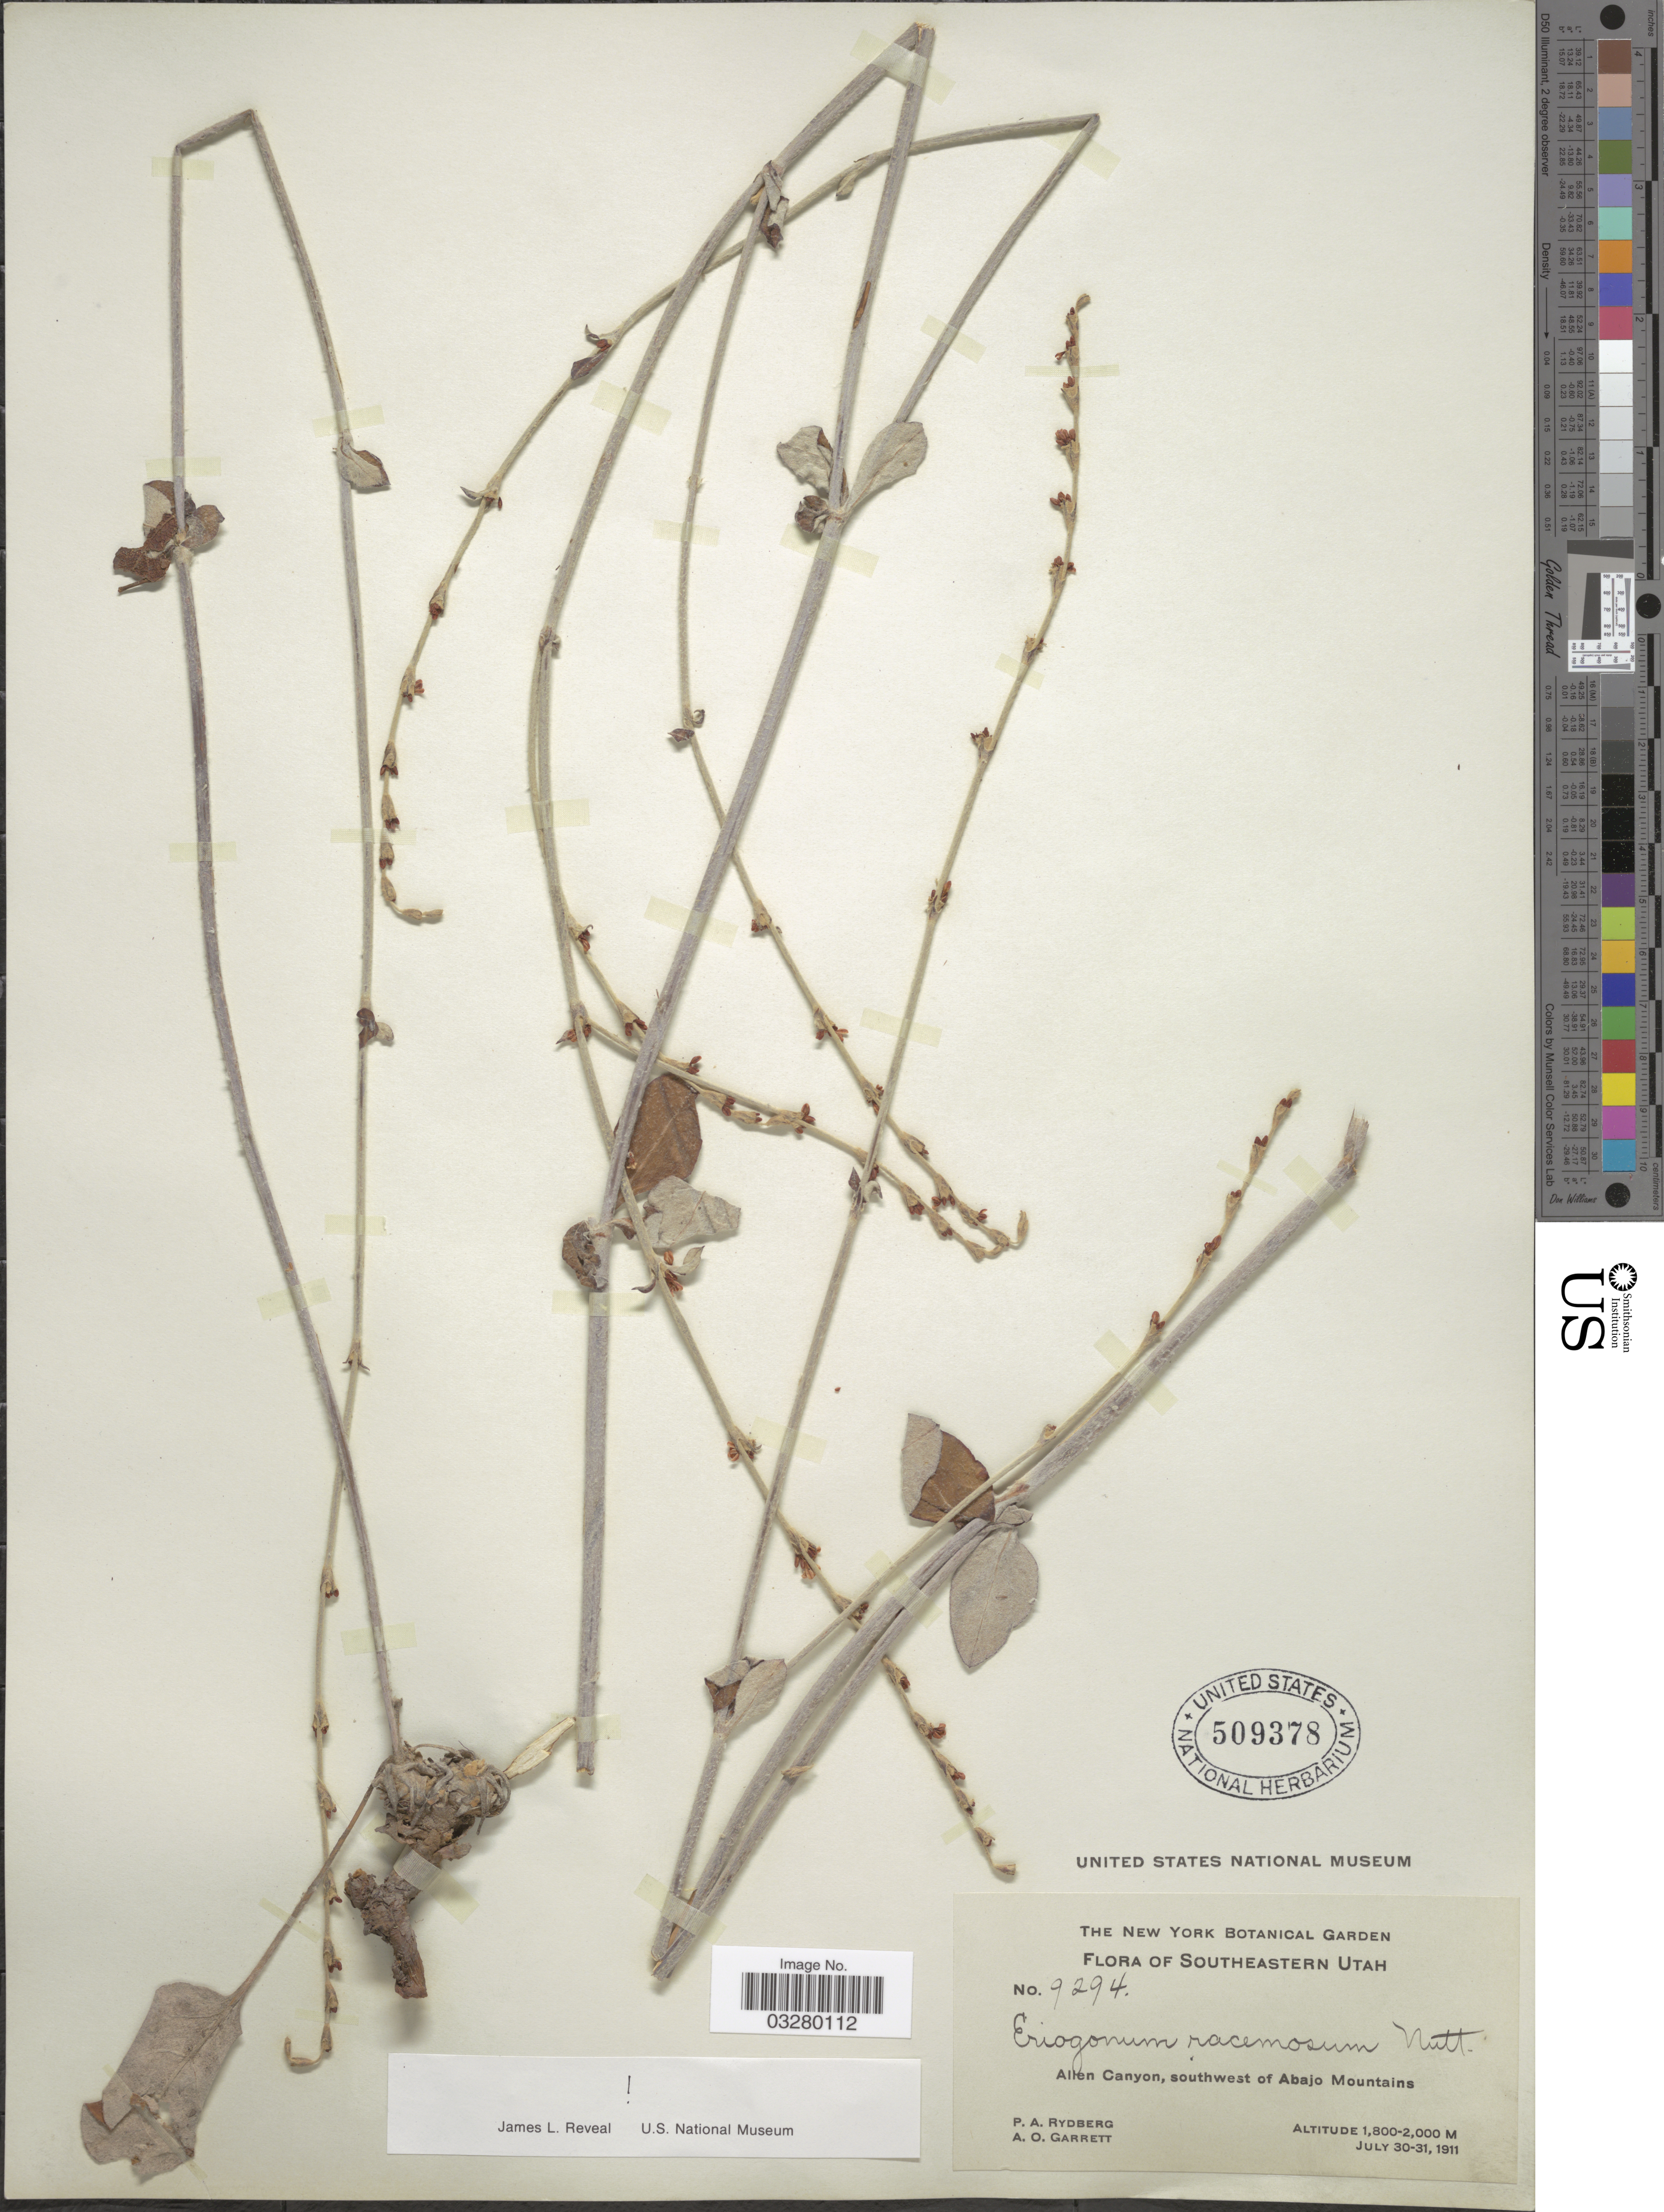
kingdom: Plantae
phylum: Tracheophyta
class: Magnoliopsida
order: Caryophyllales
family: Polygonaceae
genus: Eriogonum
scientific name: Eriogonum racemosum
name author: Nutt.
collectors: P. A. Rydberg & A. O. Garrett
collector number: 9294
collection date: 1911-07-30/1911-07-31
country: United States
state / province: Utah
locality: Southeastern Utah. Allen Canyon, southwest of Abajo Mountains.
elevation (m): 1800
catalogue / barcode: US 509378